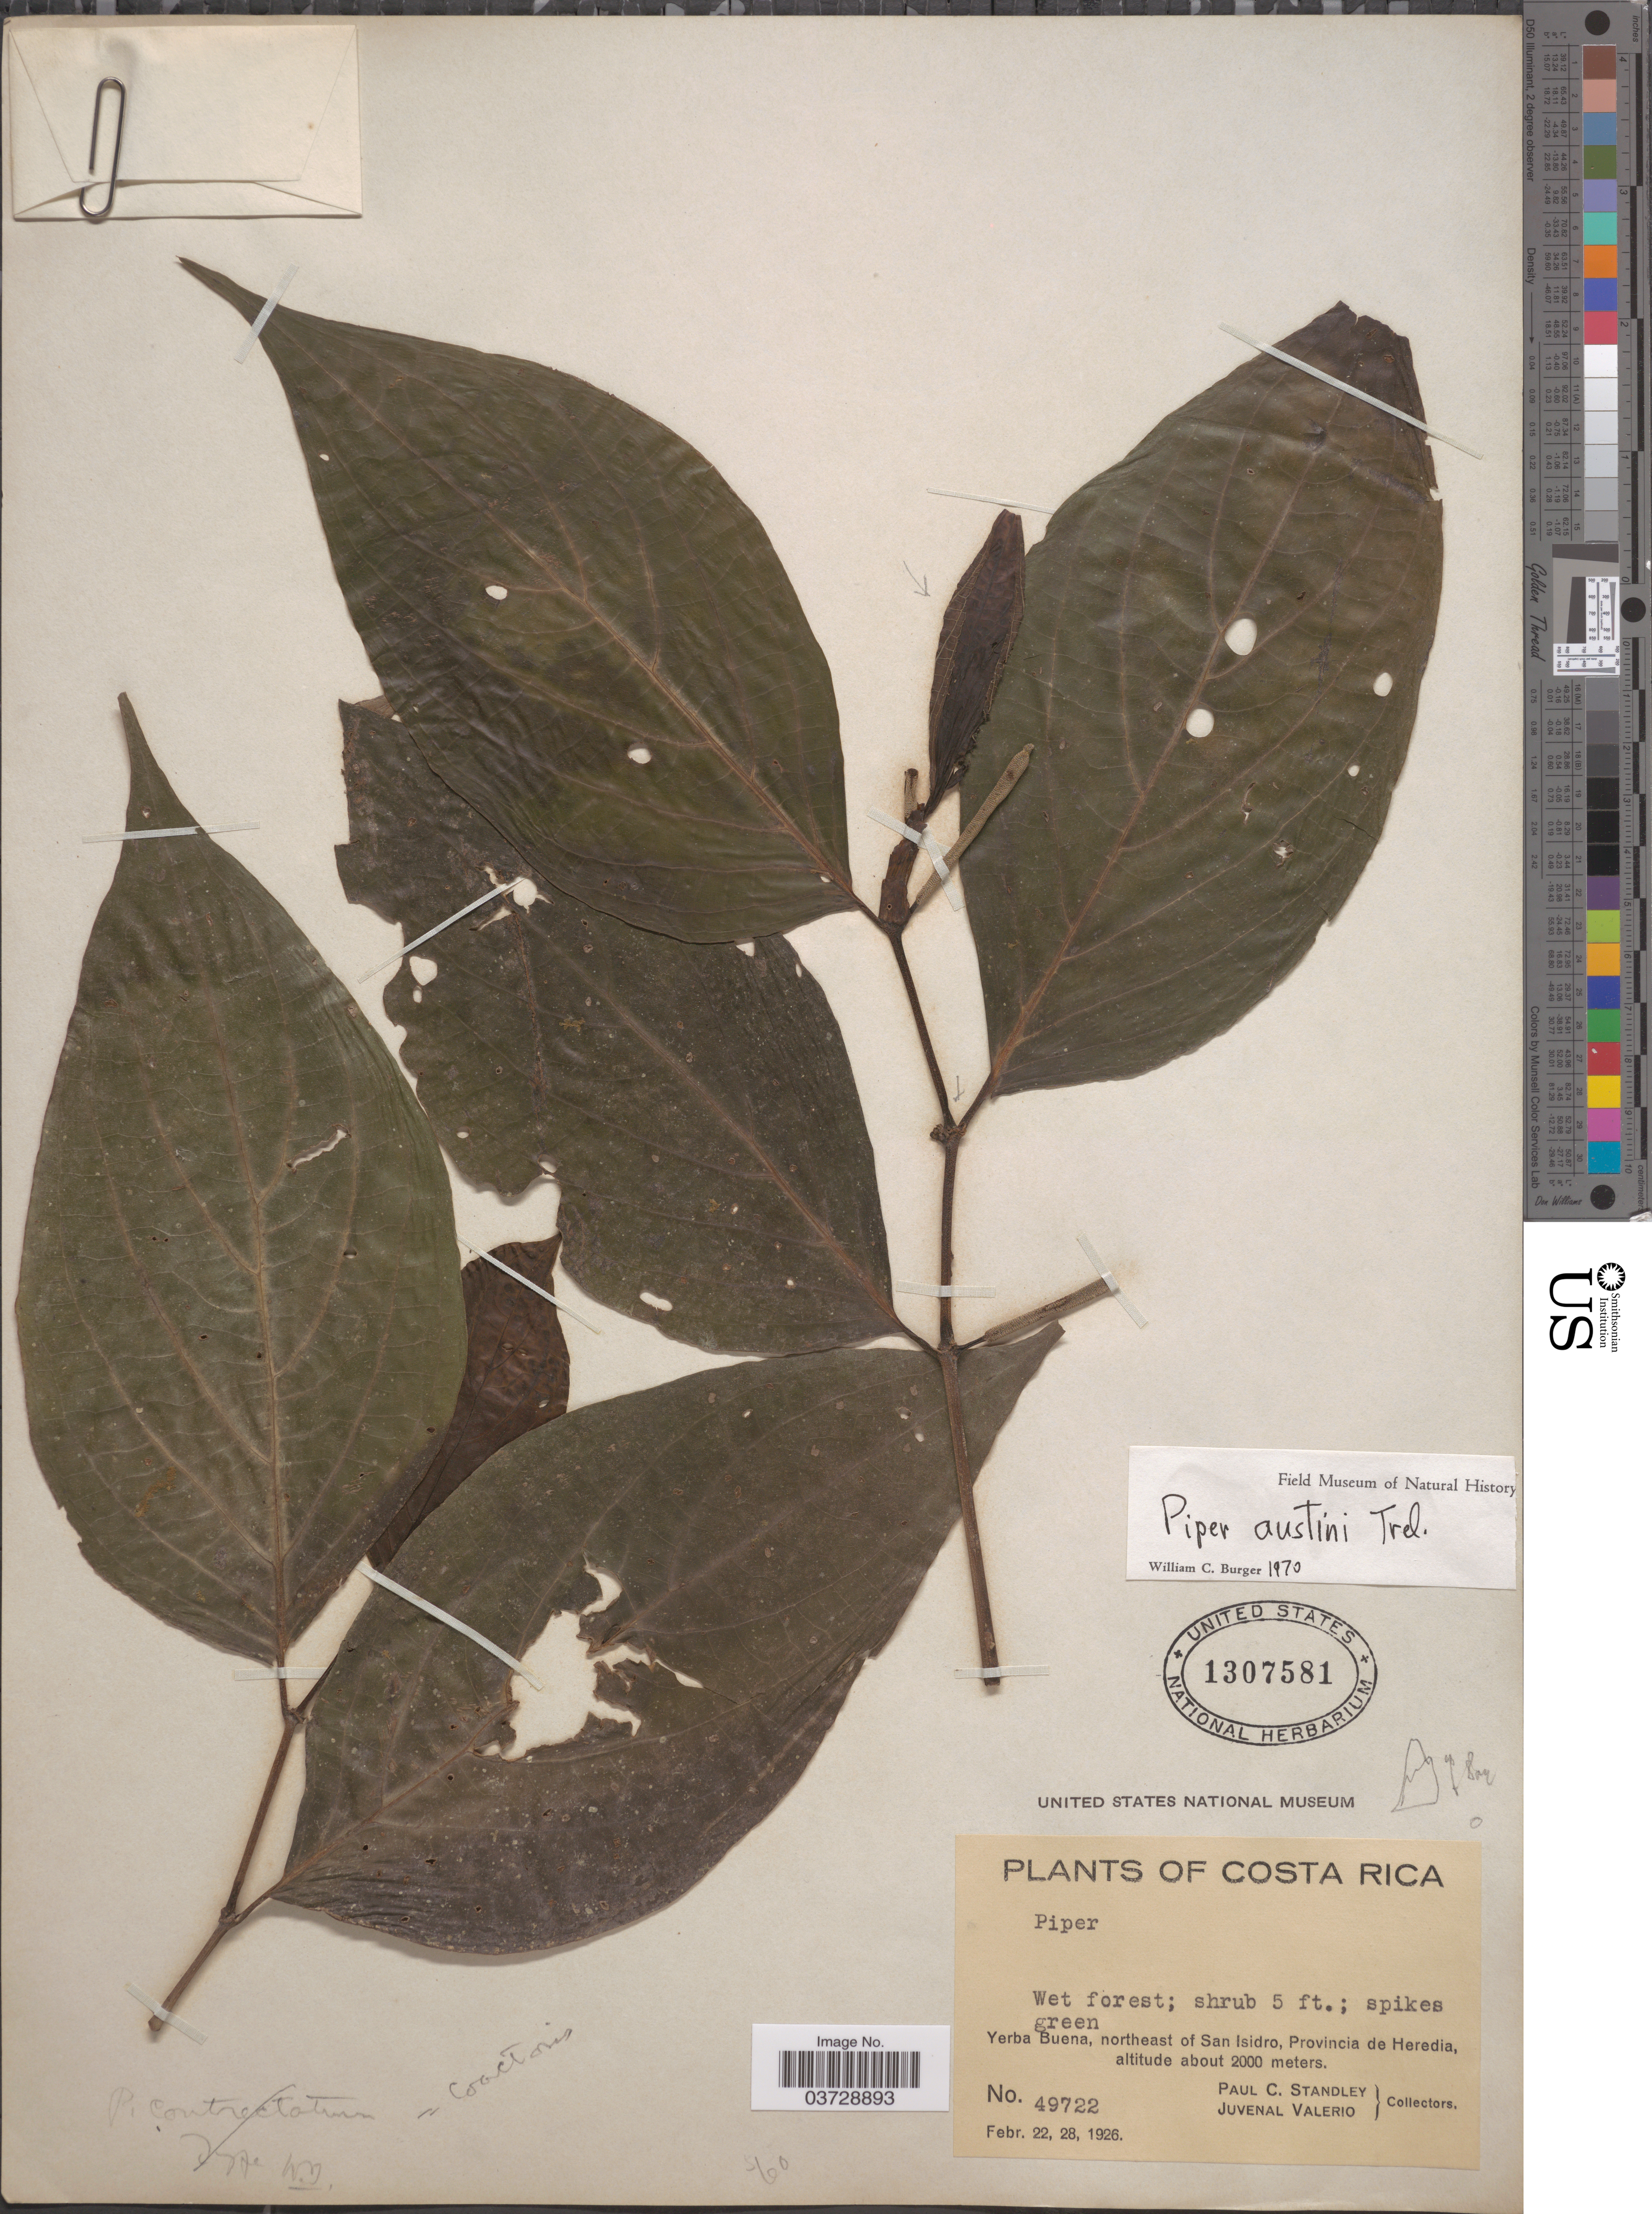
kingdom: Plantae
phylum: Tracheophyta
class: Magnoliopsida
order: Piperales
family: Piperaceae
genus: Piper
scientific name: Piper austini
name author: Trel.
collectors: P. C. Standley & J. Valerio R.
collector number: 49722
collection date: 1926-02-22/1926-02-28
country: Costa Rica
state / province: Heredia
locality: Yerba Buena, northeast of San Isidro.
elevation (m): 2000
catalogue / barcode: US 1307581